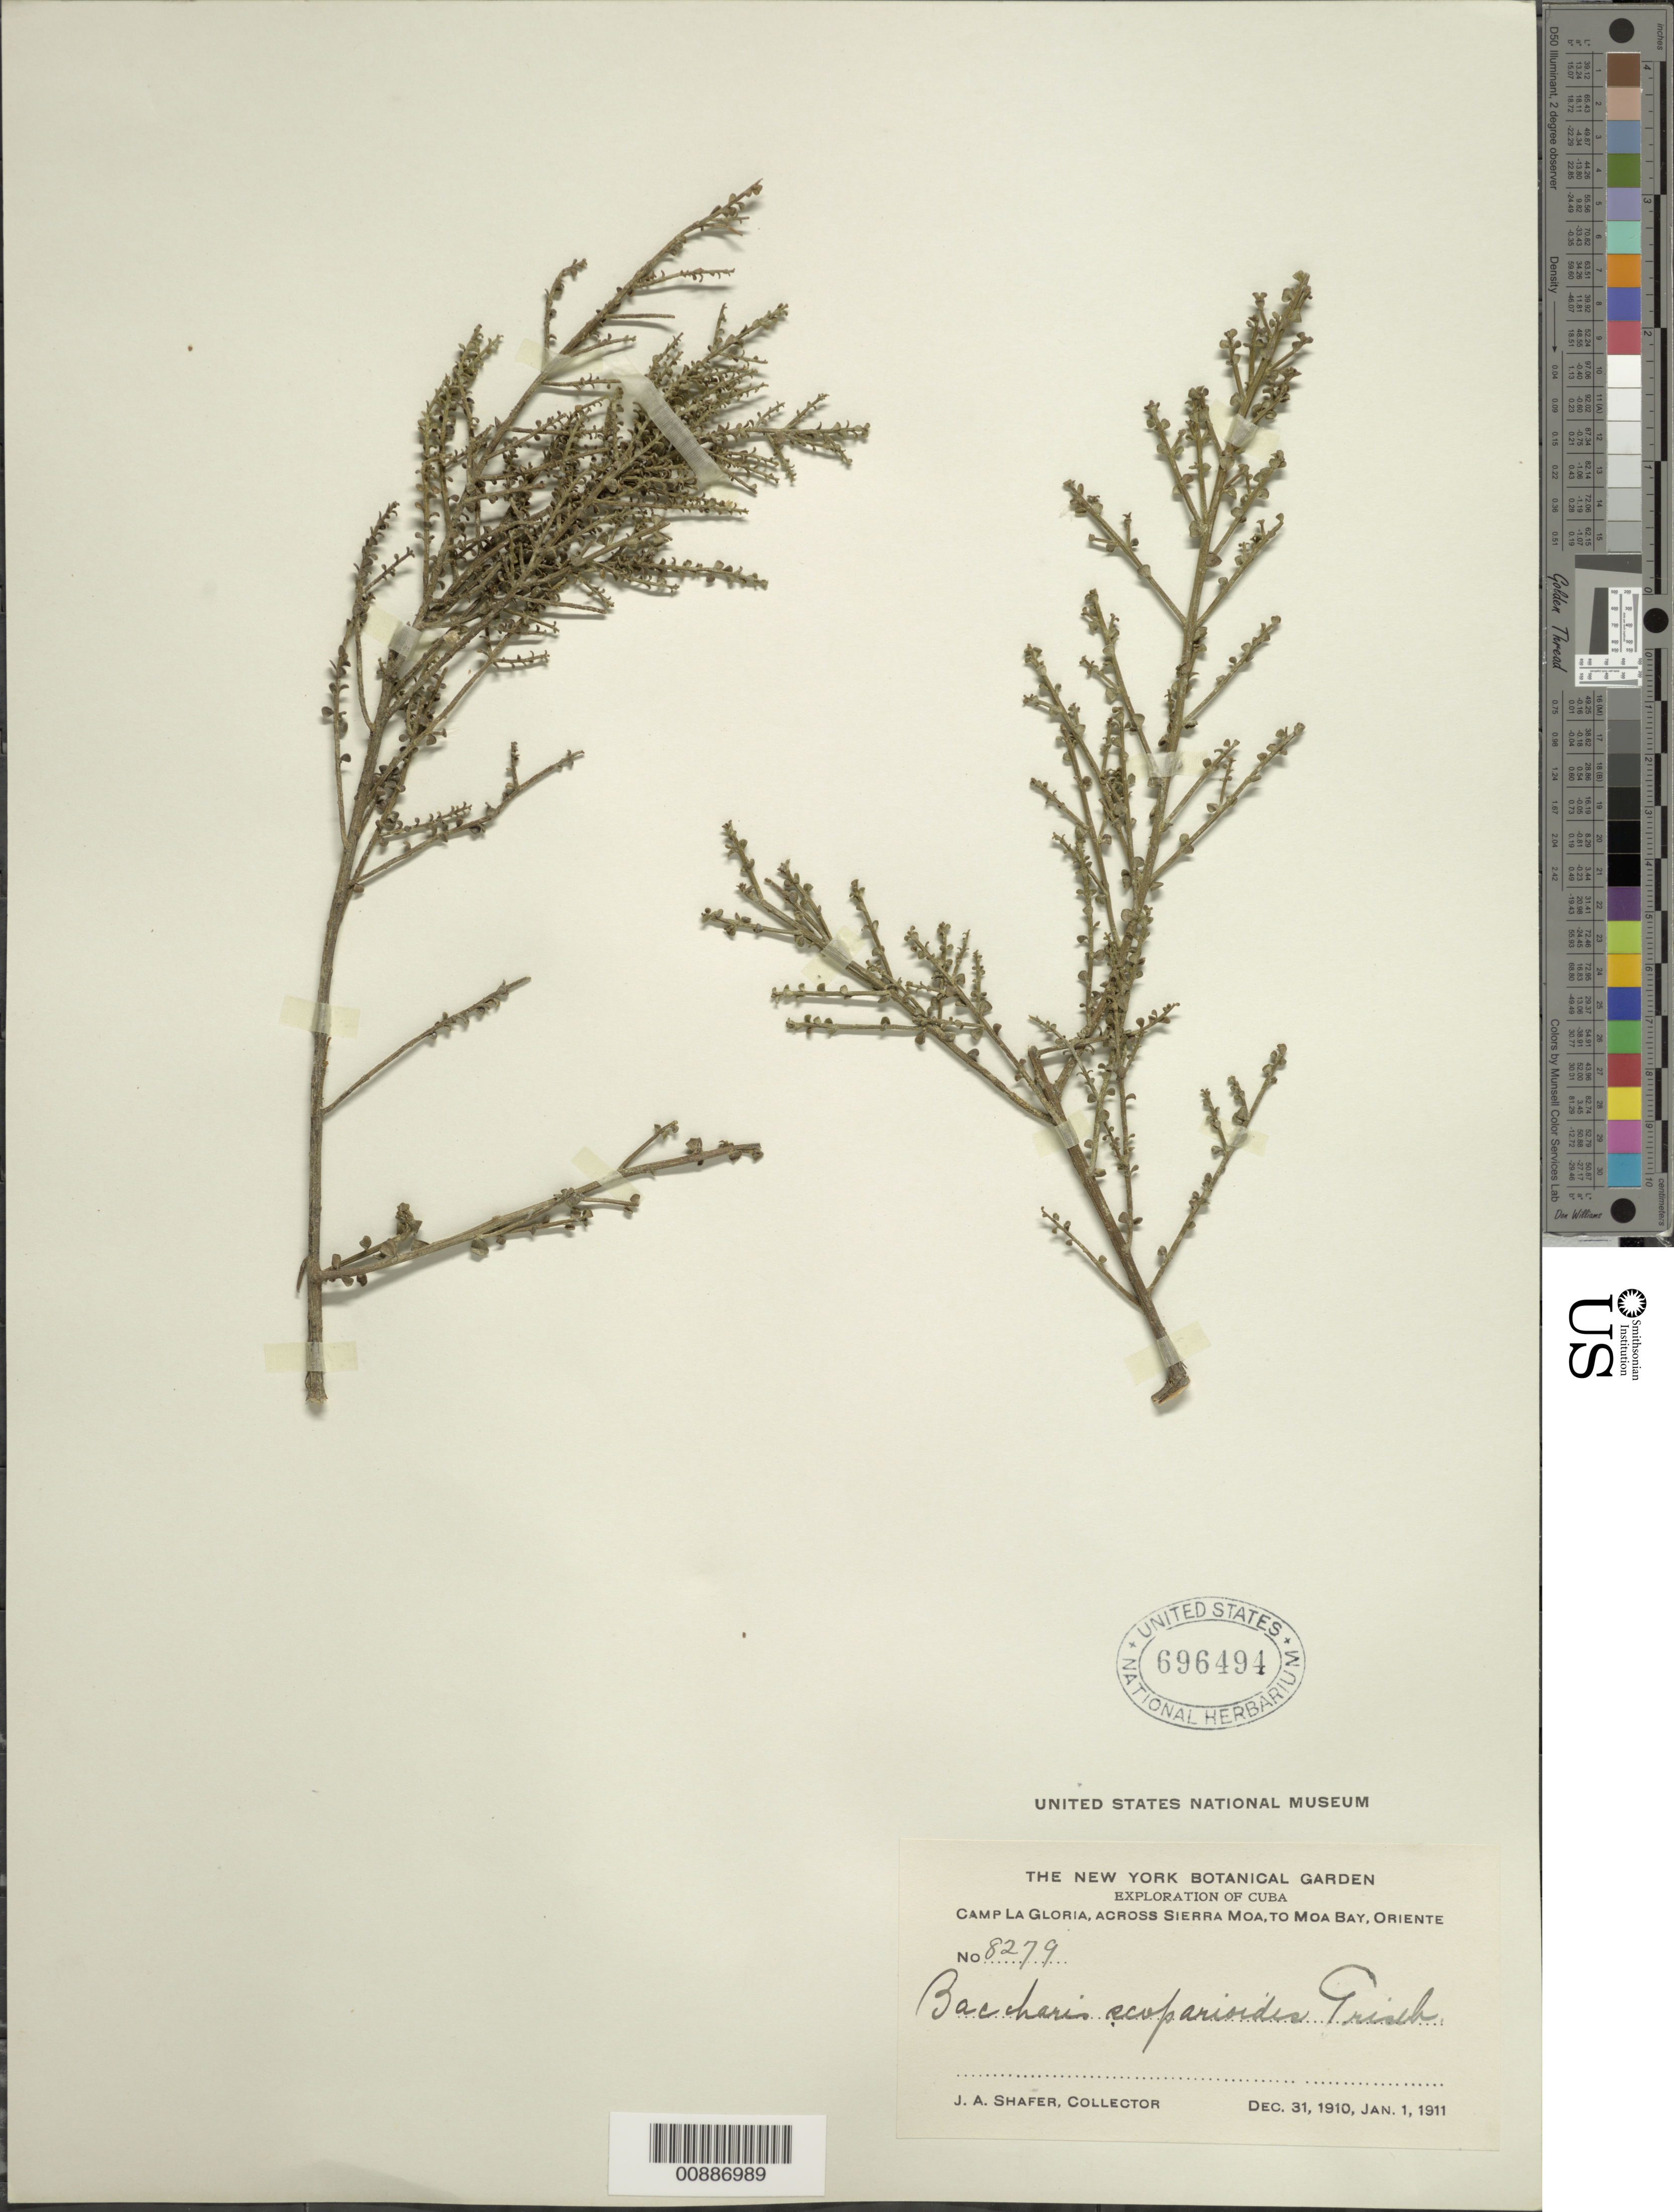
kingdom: Plantae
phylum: Tracheophyta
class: Magnoliopsida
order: Asterales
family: Asteraceae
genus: Baccharis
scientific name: Baccharis scoparioides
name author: Griseb.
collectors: J. A. Shafer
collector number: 8279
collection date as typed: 31 Dec 1910 to 01 Jan 1911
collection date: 1910-12-31/1911-01-01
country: Cuba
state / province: Oriente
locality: Camp La Gloria, across Sierra Moa, to Moa Bay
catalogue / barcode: US 696494